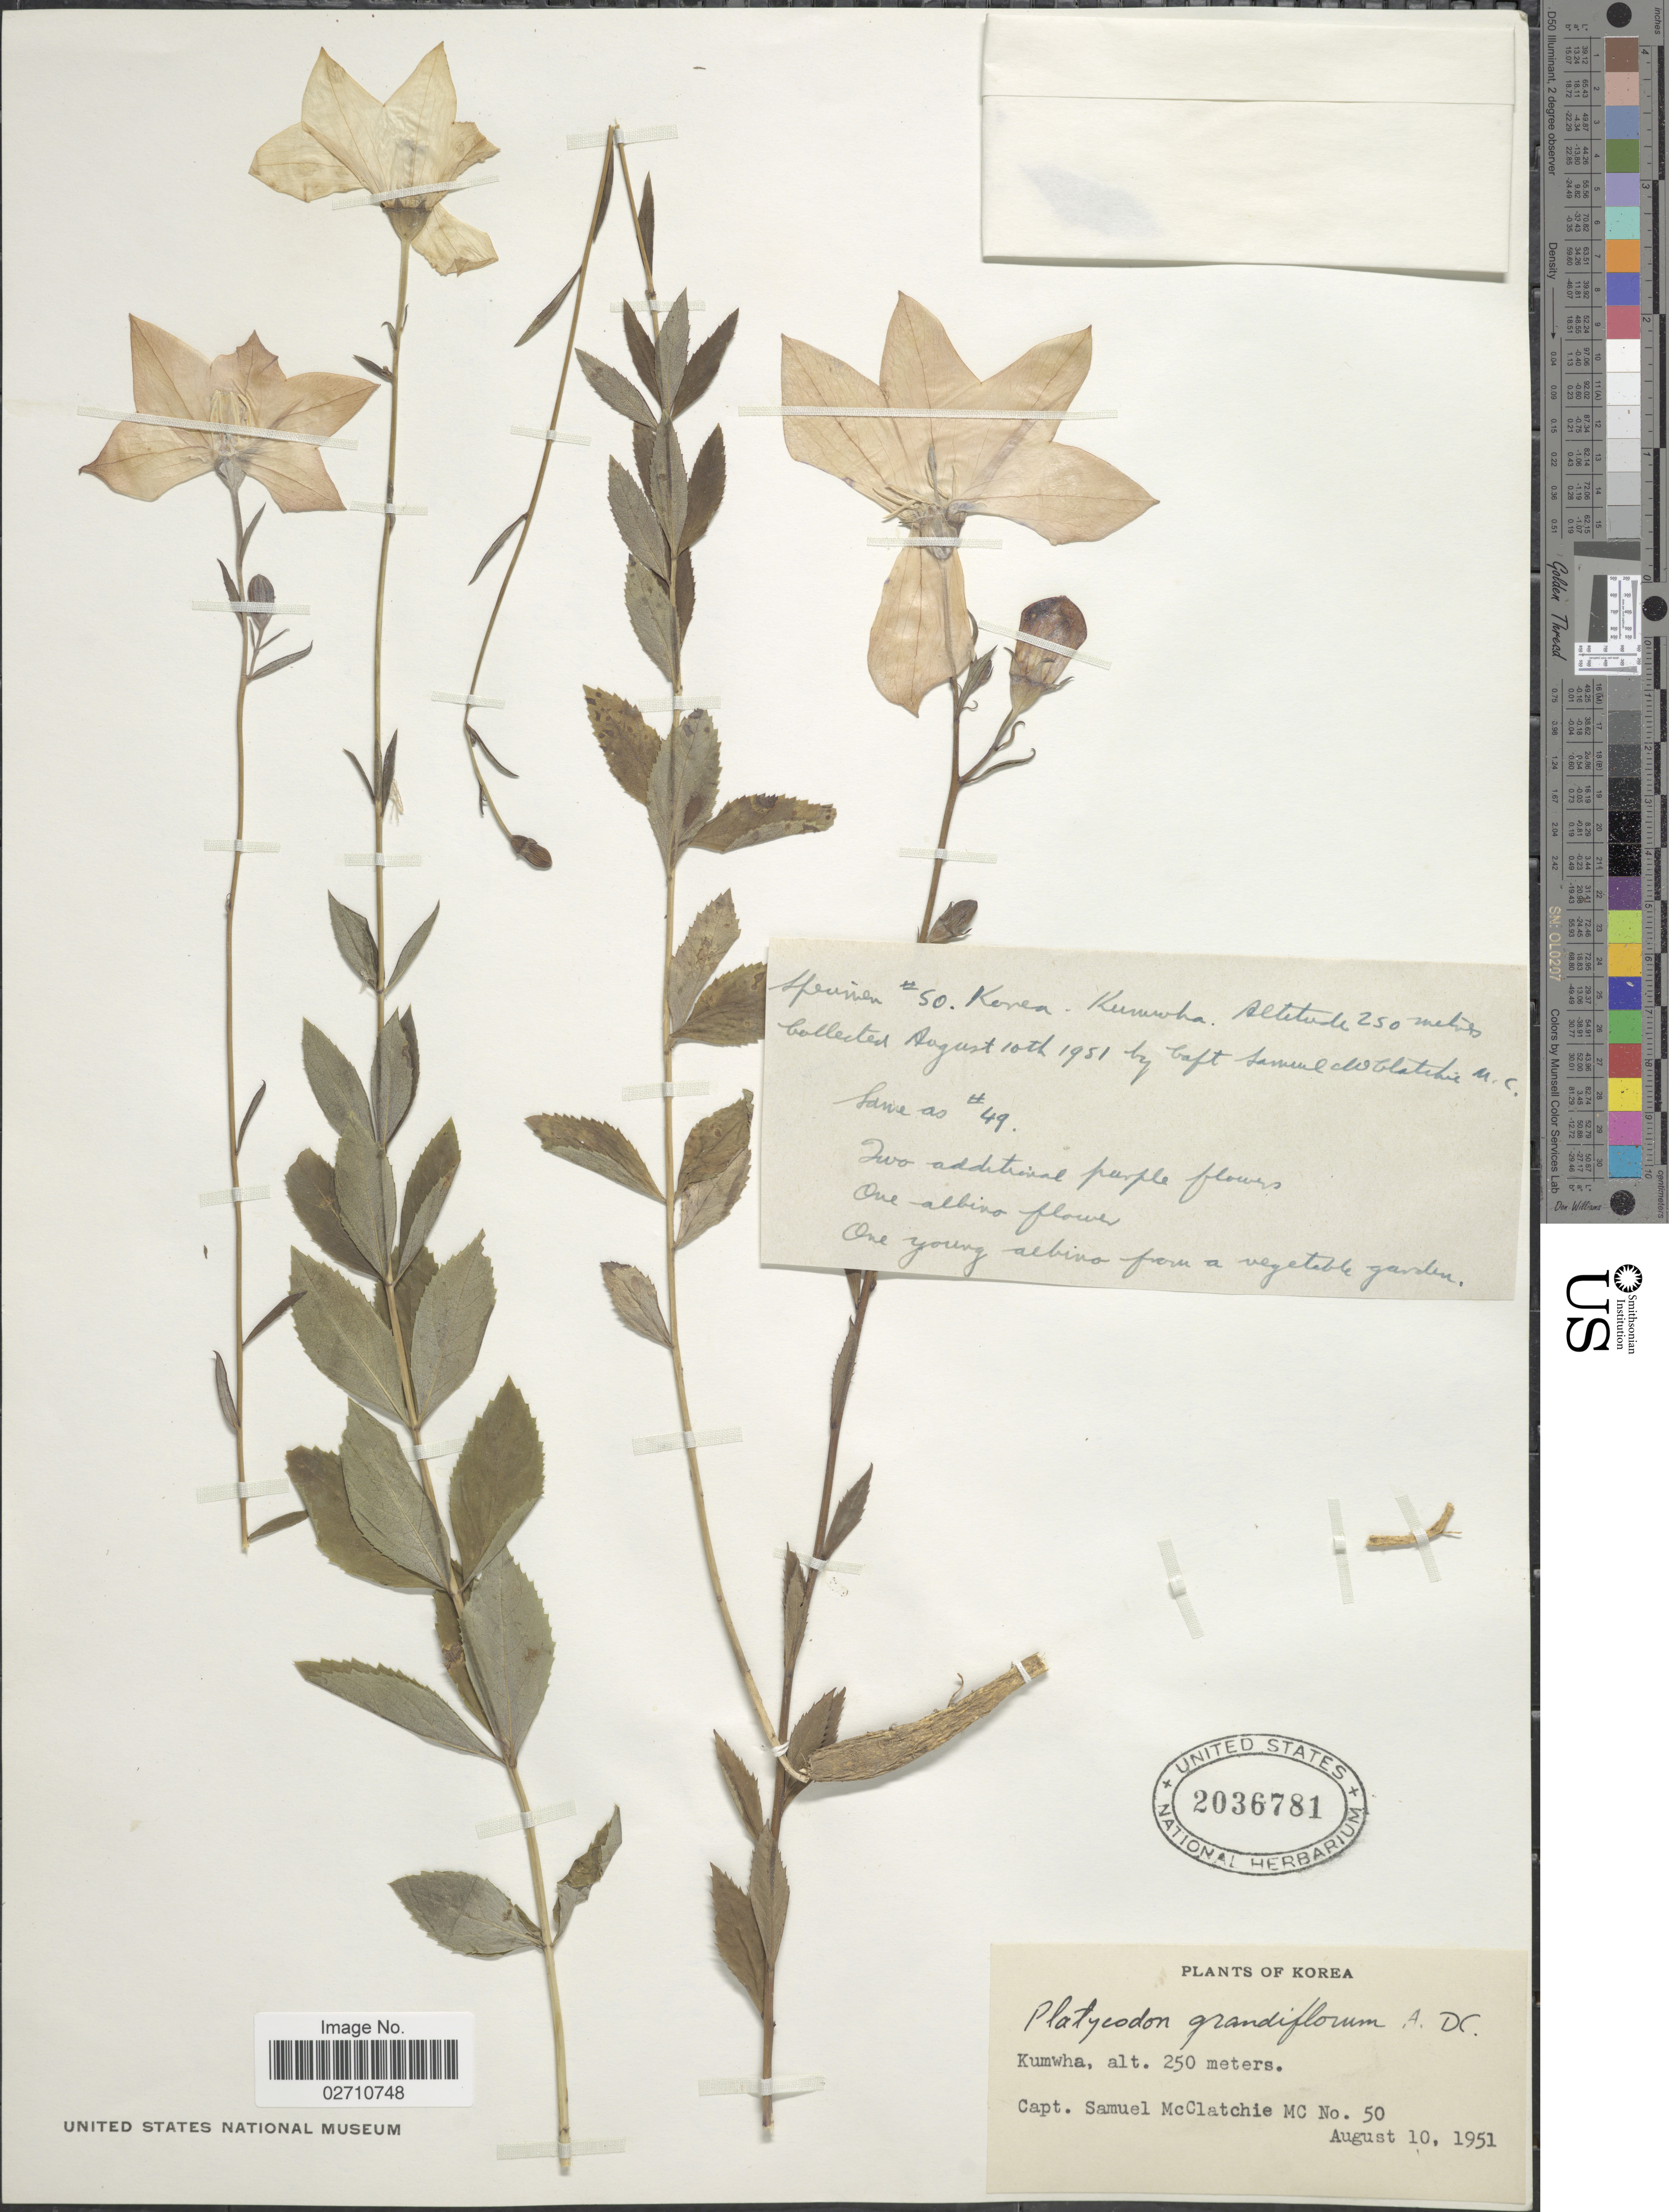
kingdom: Plantae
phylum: Tracheophyta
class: Magnoliopsida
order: Asterales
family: Campanulaceae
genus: Platycodon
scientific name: Platycodon grandiflorus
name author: (Jacq.) A. DC.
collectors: S. McClatchie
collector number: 50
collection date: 1951-08-10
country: South Korea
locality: Kumwha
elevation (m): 250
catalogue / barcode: US 2036781